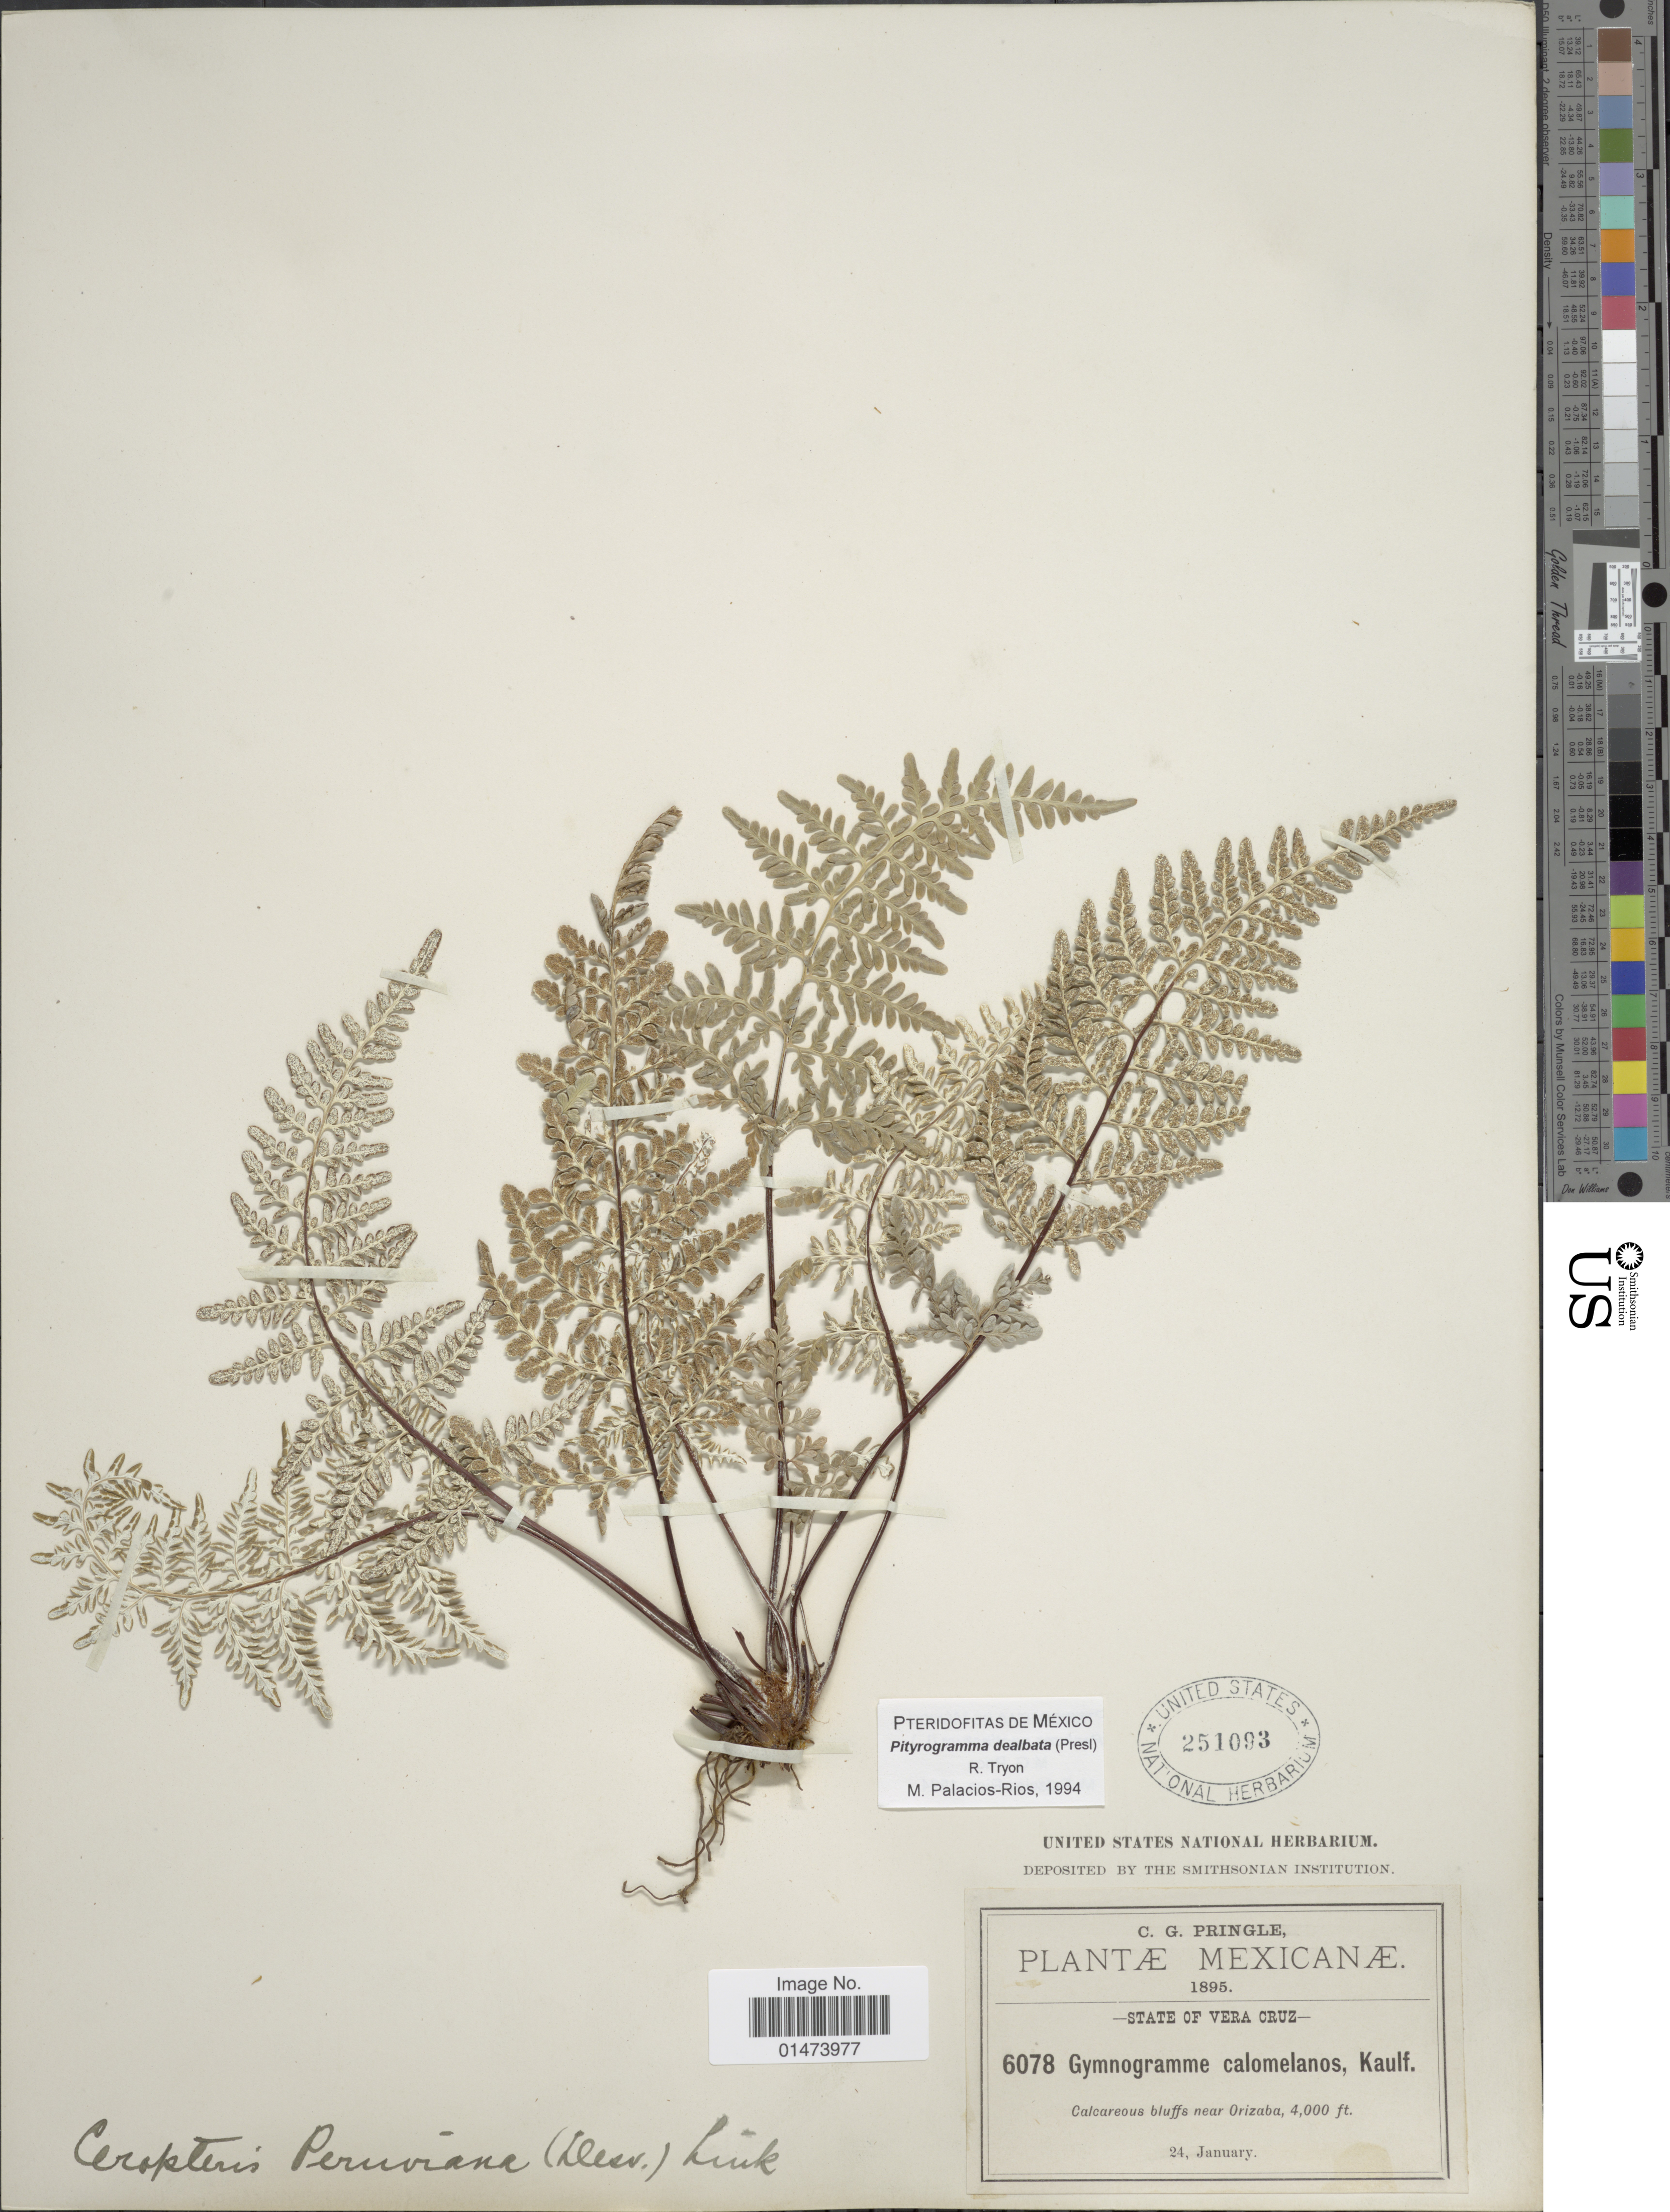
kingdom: Plantae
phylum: Tracheophyta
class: Polypodiopsida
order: Polypodiales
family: Pteridaceae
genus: Pityrogramma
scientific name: Pityrogramma dealbata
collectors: C. G. Pringle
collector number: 6078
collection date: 1895-01-24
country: Mexico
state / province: Veracruz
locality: Calcareous bluffs near Orizaba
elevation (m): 1219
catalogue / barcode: US 251093